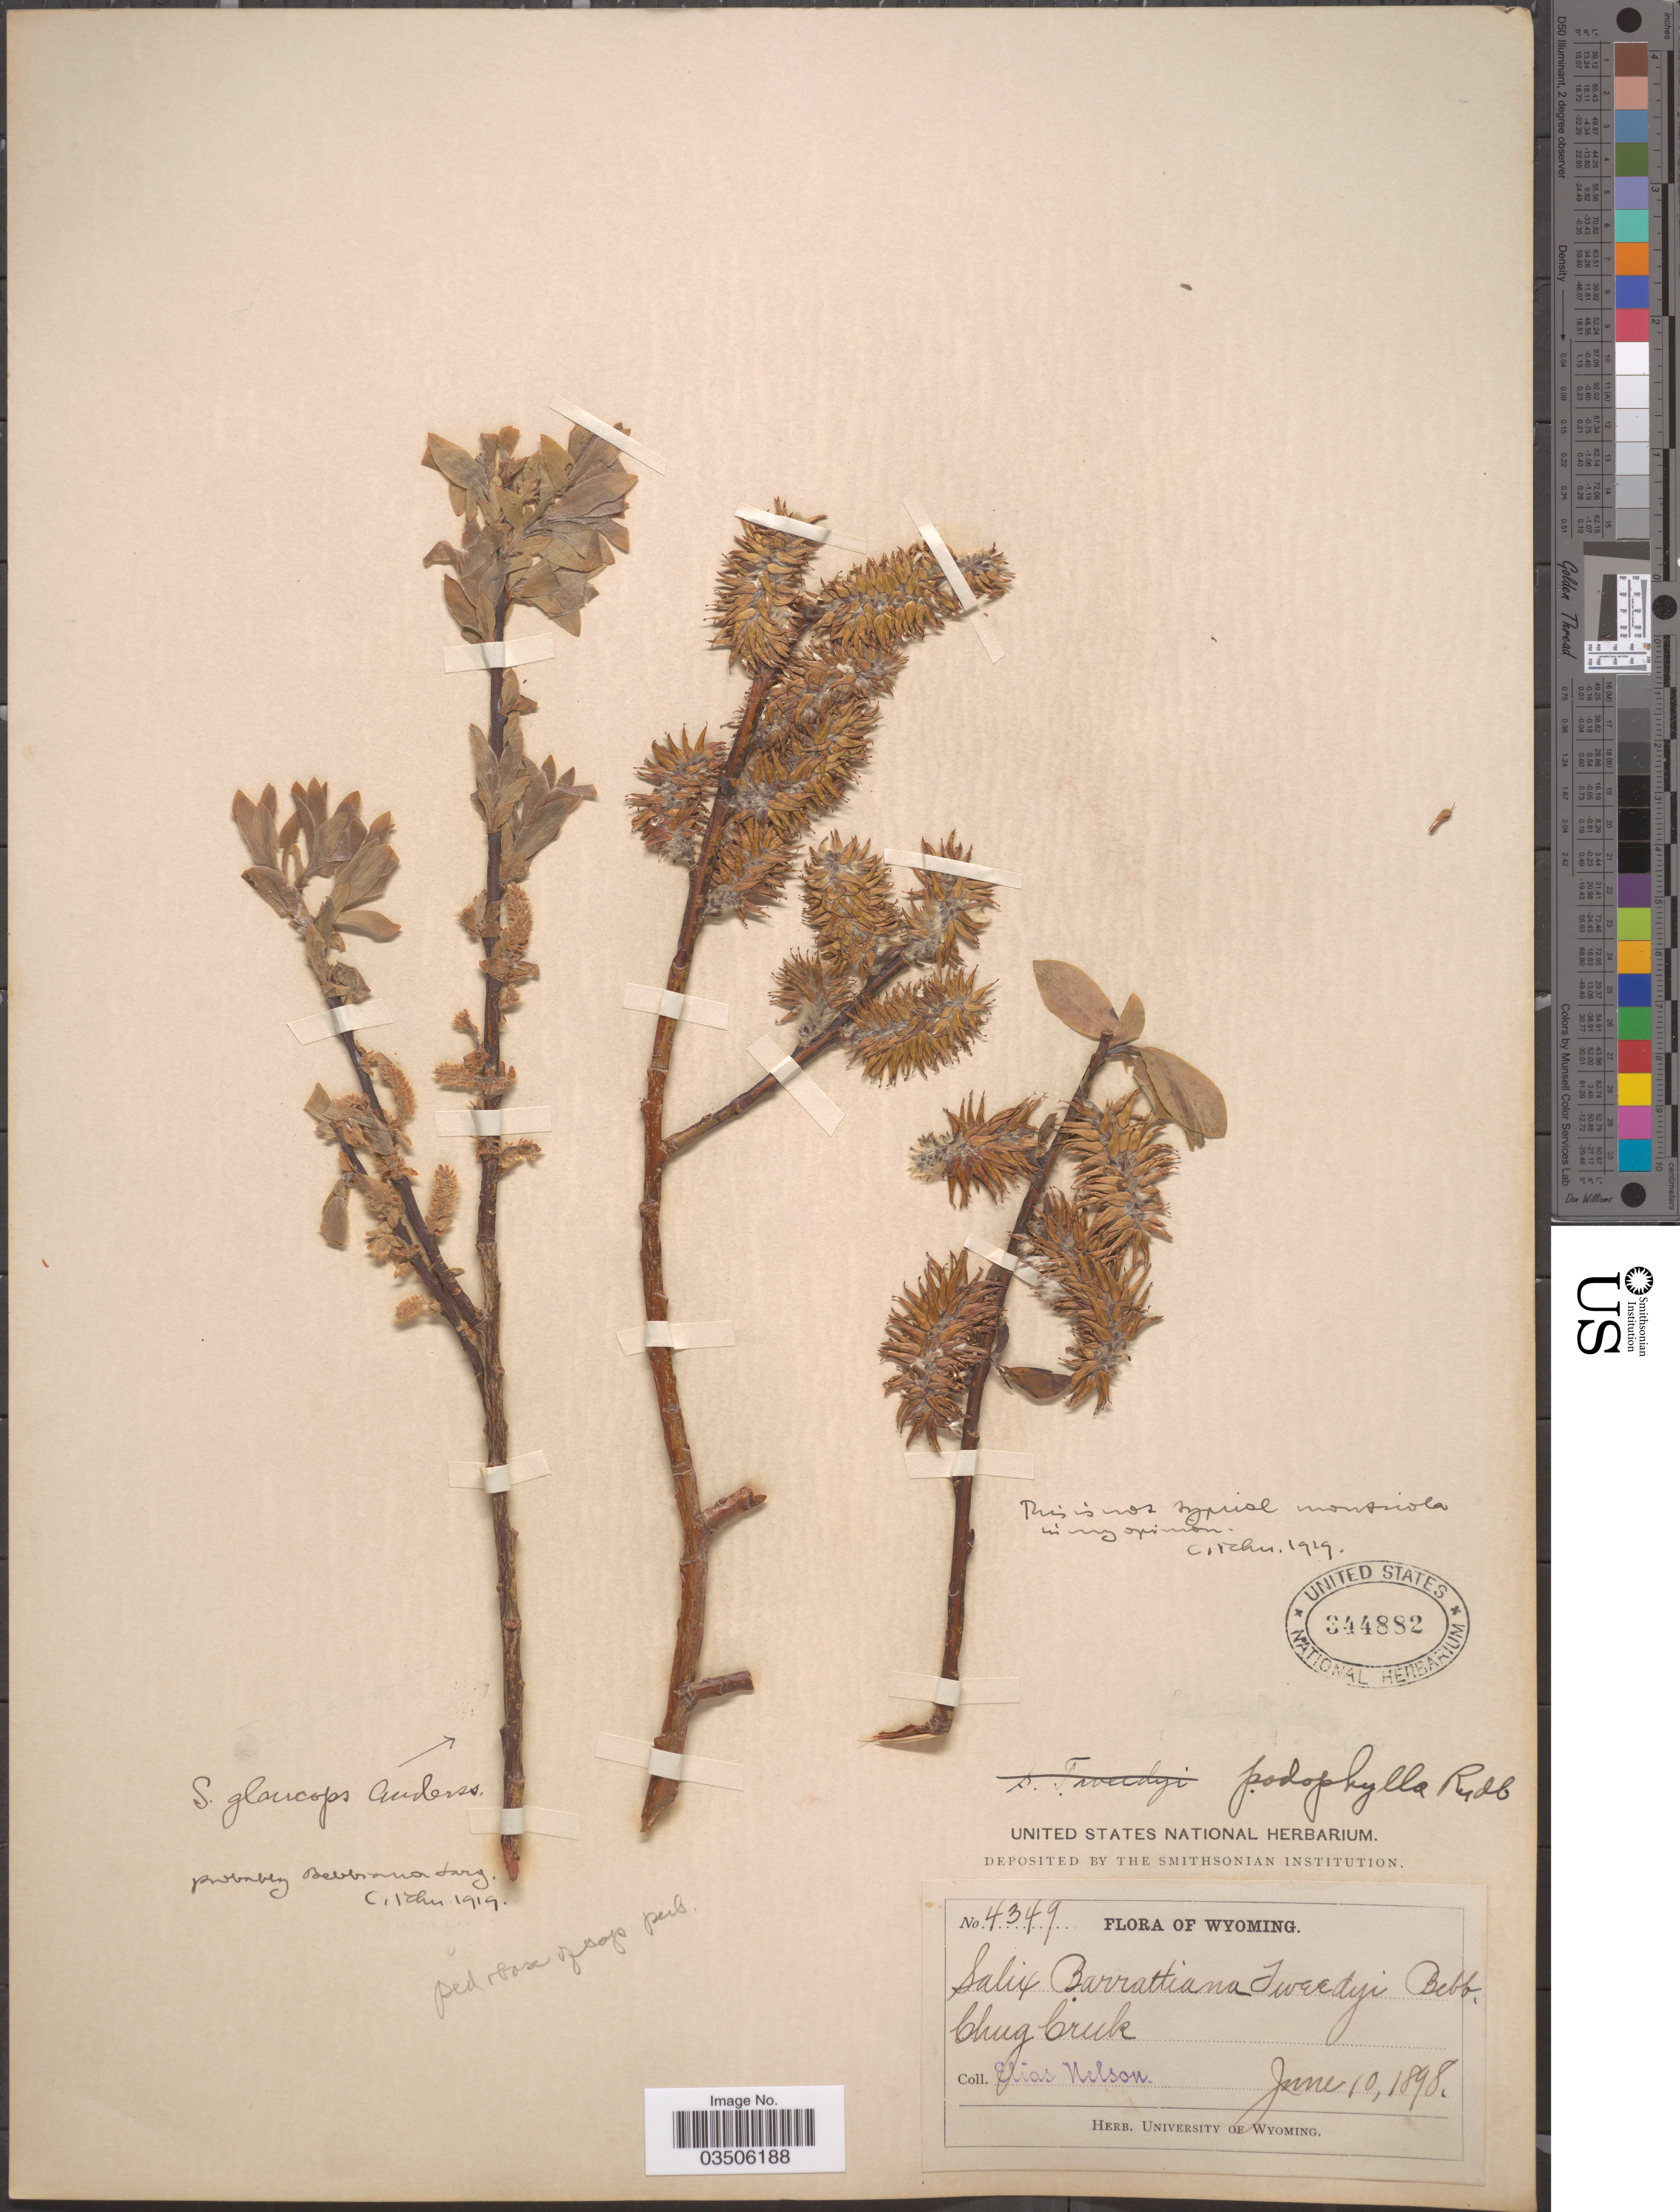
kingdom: Plantae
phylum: Tracheophyta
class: Magnoliopsida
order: Malpighiales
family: Salicaceae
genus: Salix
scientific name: Salix tweedyi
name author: (Bebb) C.R. Ball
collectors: E. Nelson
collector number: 4349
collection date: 1898-06-10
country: United States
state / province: Wyoming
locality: Chug Creek.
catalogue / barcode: US 344882